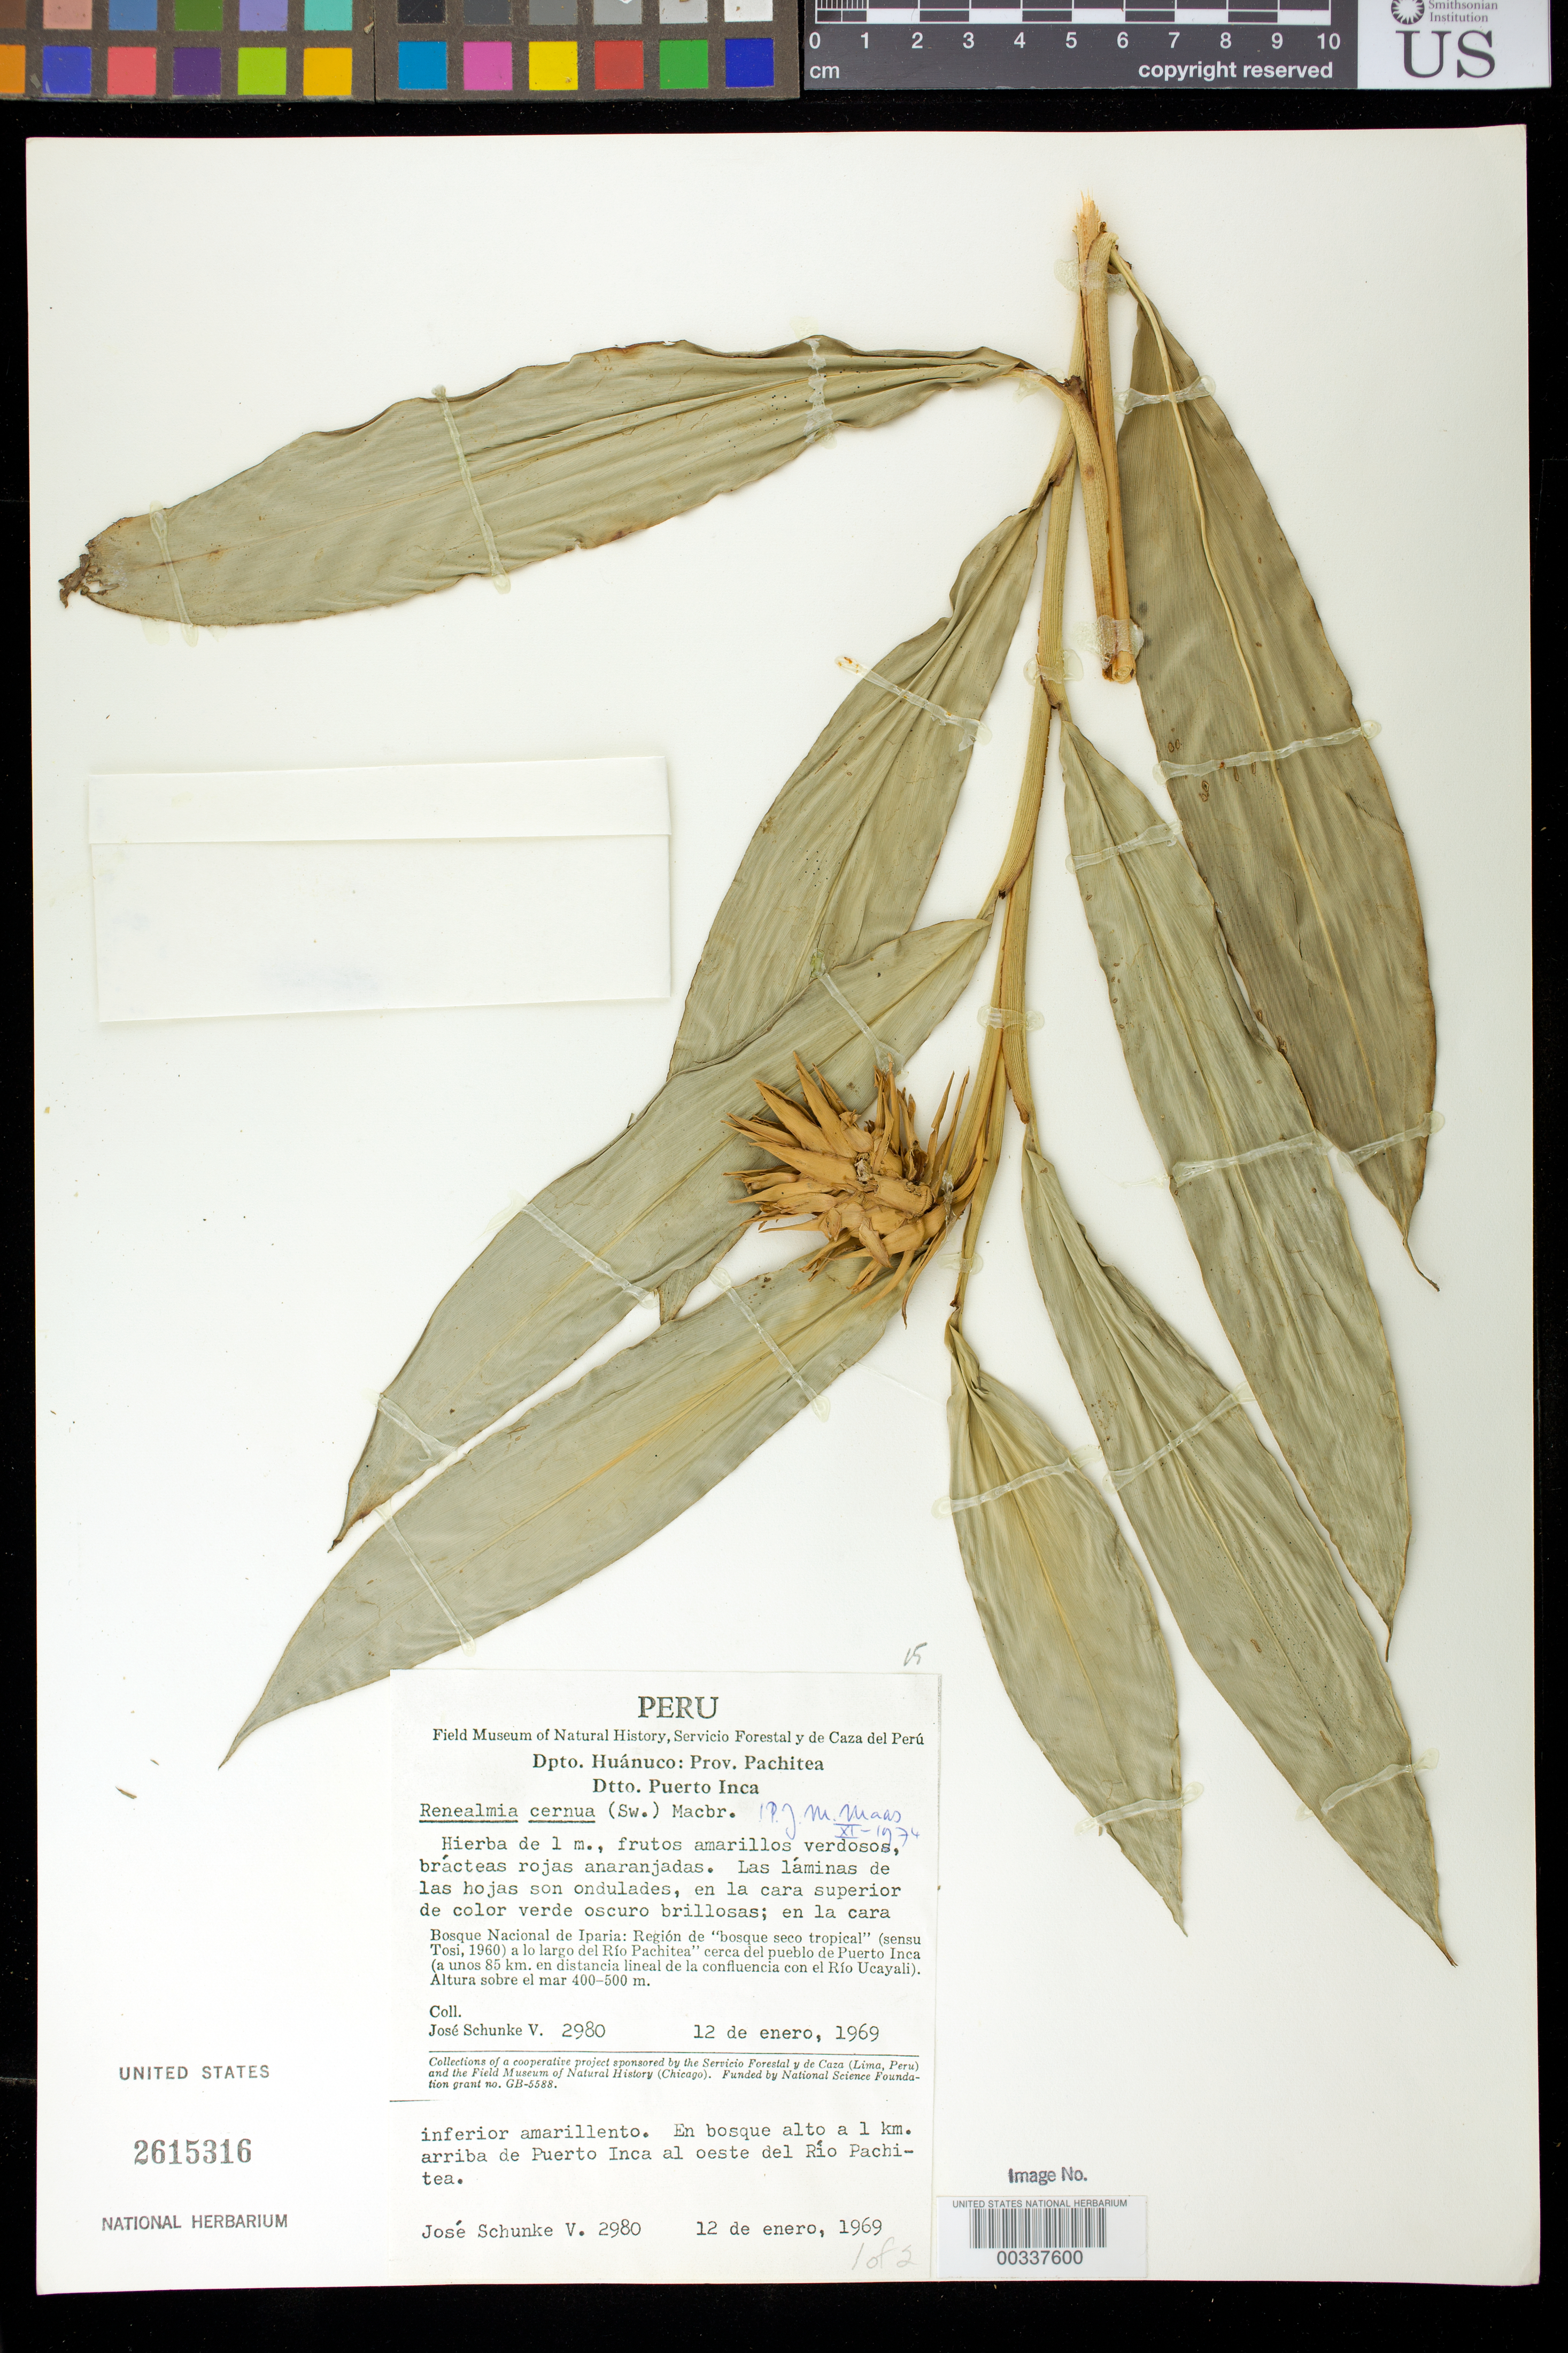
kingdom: Plantae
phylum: Tracheophyta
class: Liliopsida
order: Zingiberales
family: Zingiberaceae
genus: Renealmia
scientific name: Renealmia cernua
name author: (Sw. ex Roem. & Schult.) J.F. Macbr.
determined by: Maas, Paul J. M.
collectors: J. Schunke Vigo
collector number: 2980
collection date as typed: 12 Jan 1969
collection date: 1969-01-12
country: Peru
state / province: Huánuco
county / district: Pachitea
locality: Dtto puerto inca, en bosque alto a 1 km arriba de puerto inca al oeste del rio pachitea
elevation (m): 400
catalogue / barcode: US 2615316